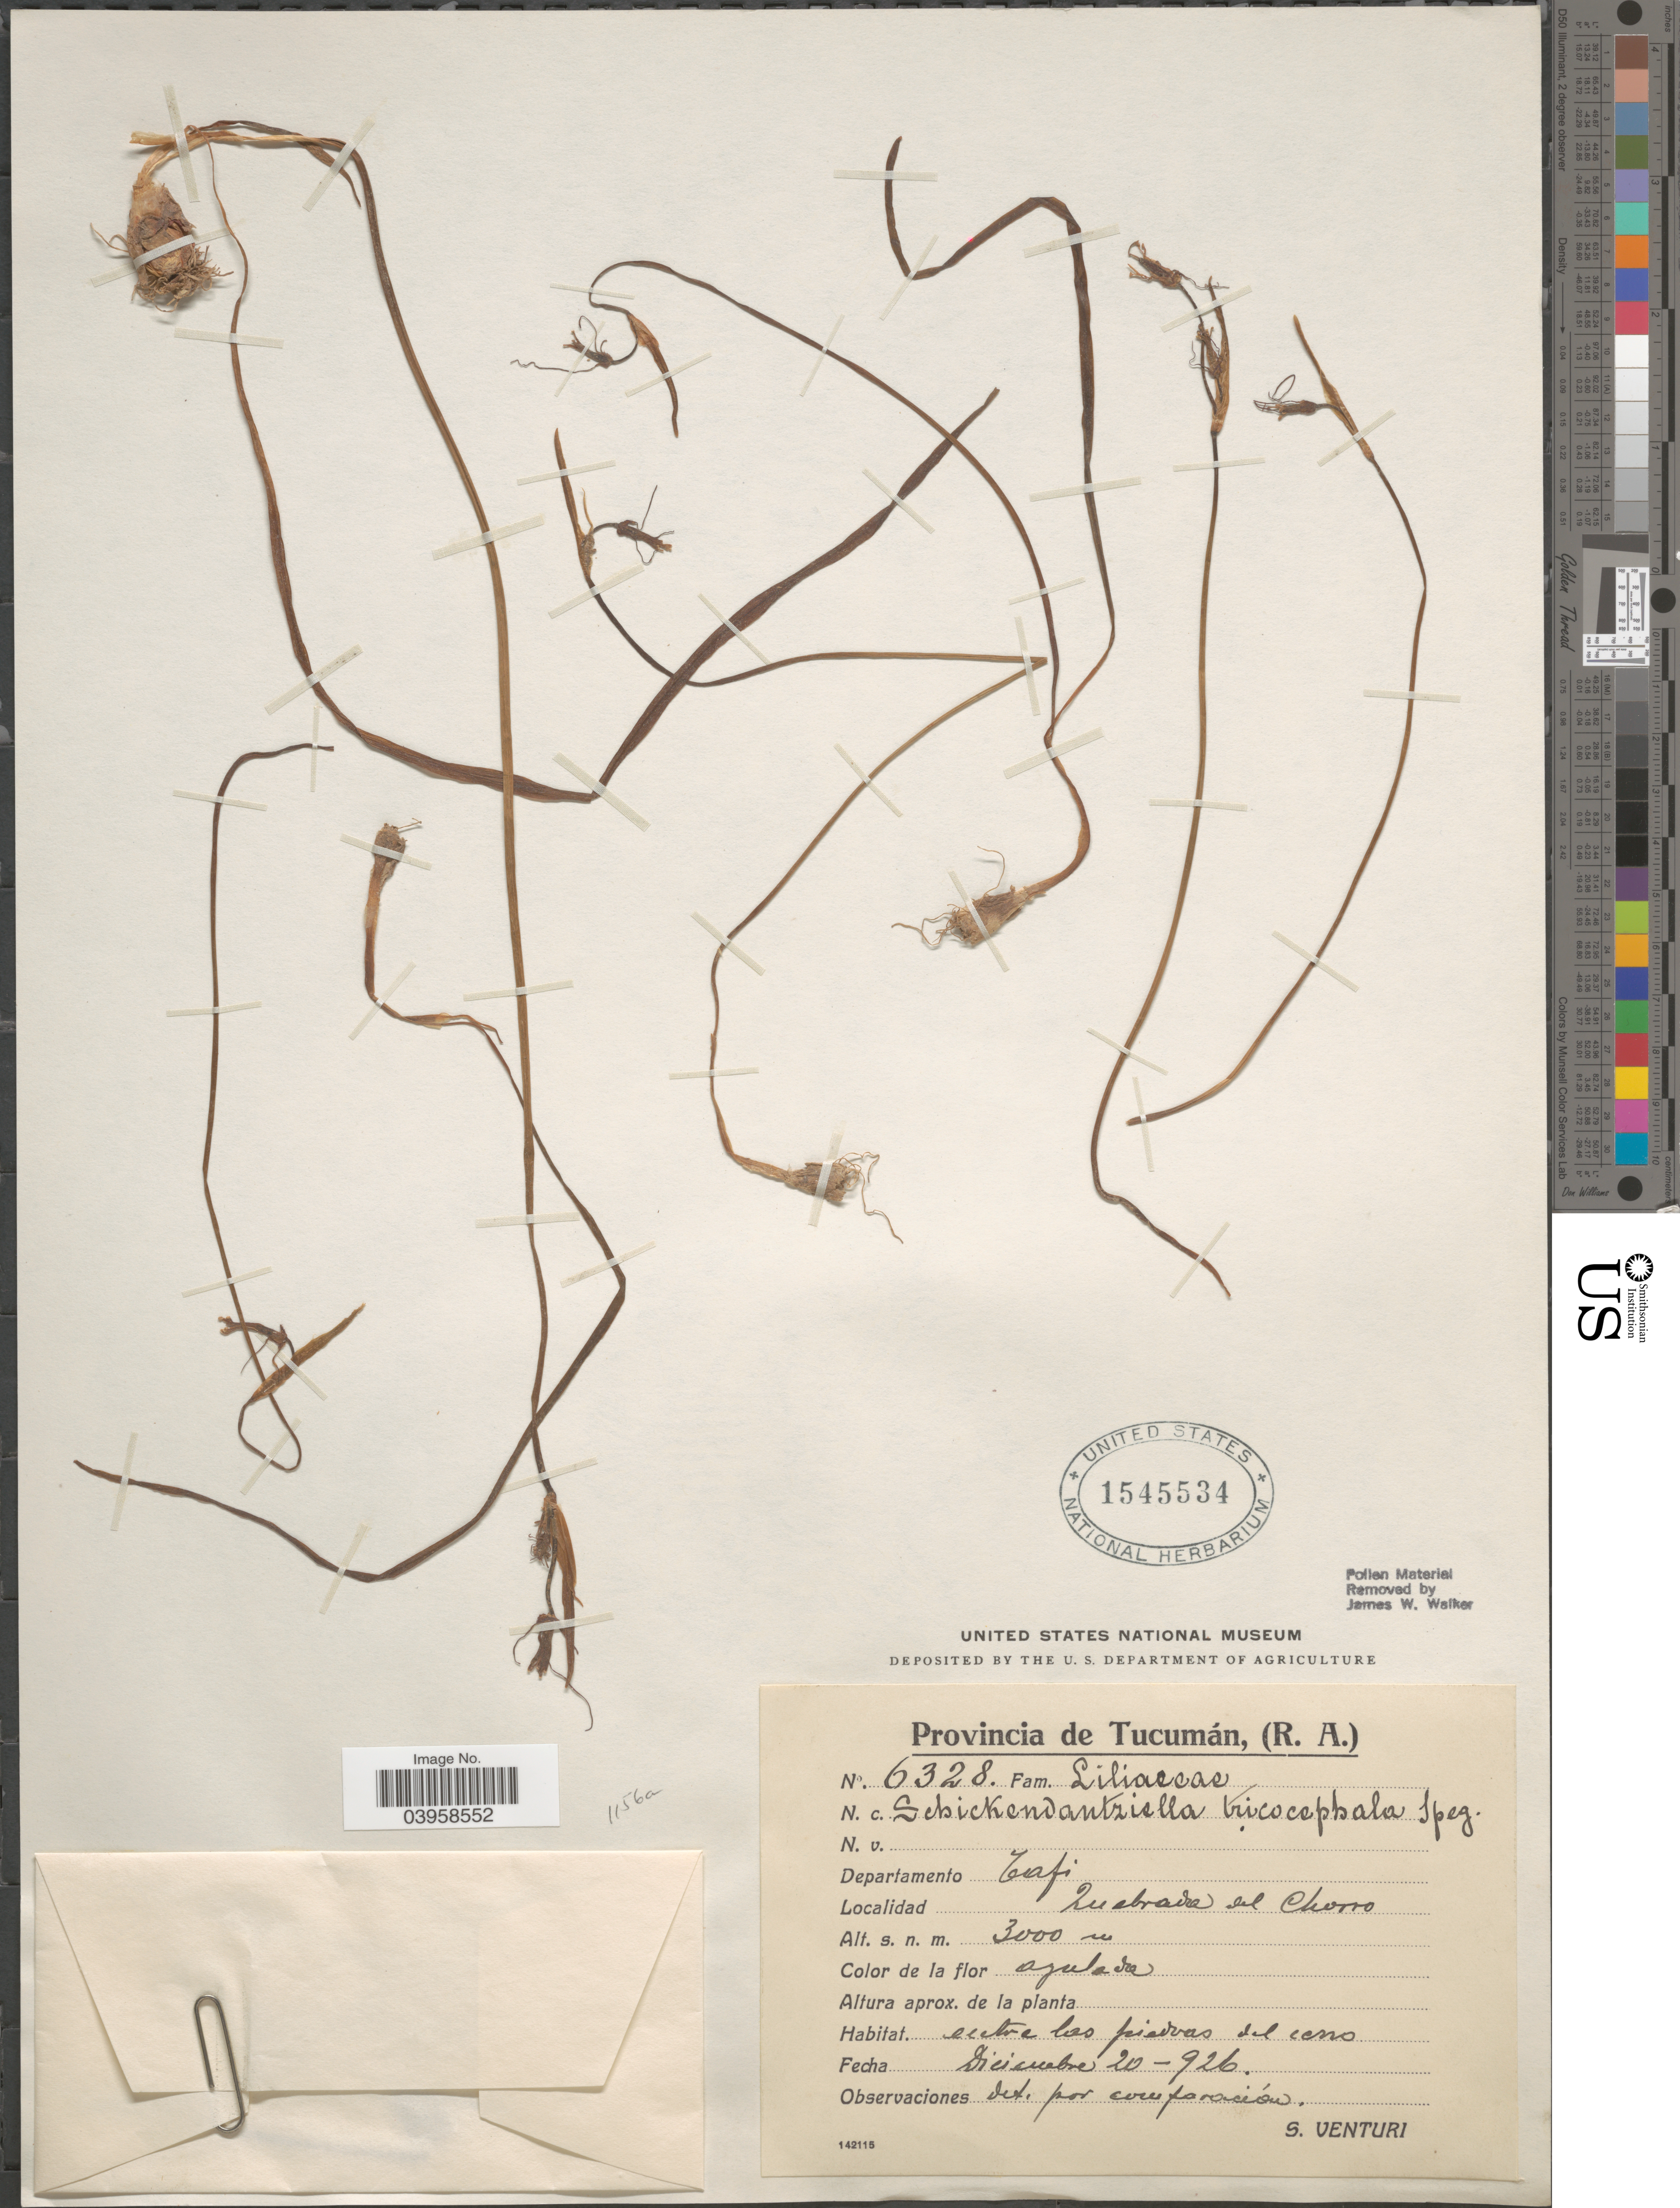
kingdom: Plantae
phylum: Tracheophyta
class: Liliopsida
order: Asparagales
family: Amaryllidaceae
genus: Schickendantziella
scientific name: Schickendantziella trichosepala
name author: Speg.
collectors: S. Venturi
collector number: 6328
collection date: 1926-12-20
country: Argentina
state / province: Tucuman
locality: Departamento Tafi. Quebrada del Chorro.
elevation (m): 3000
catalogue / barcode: US 1545534